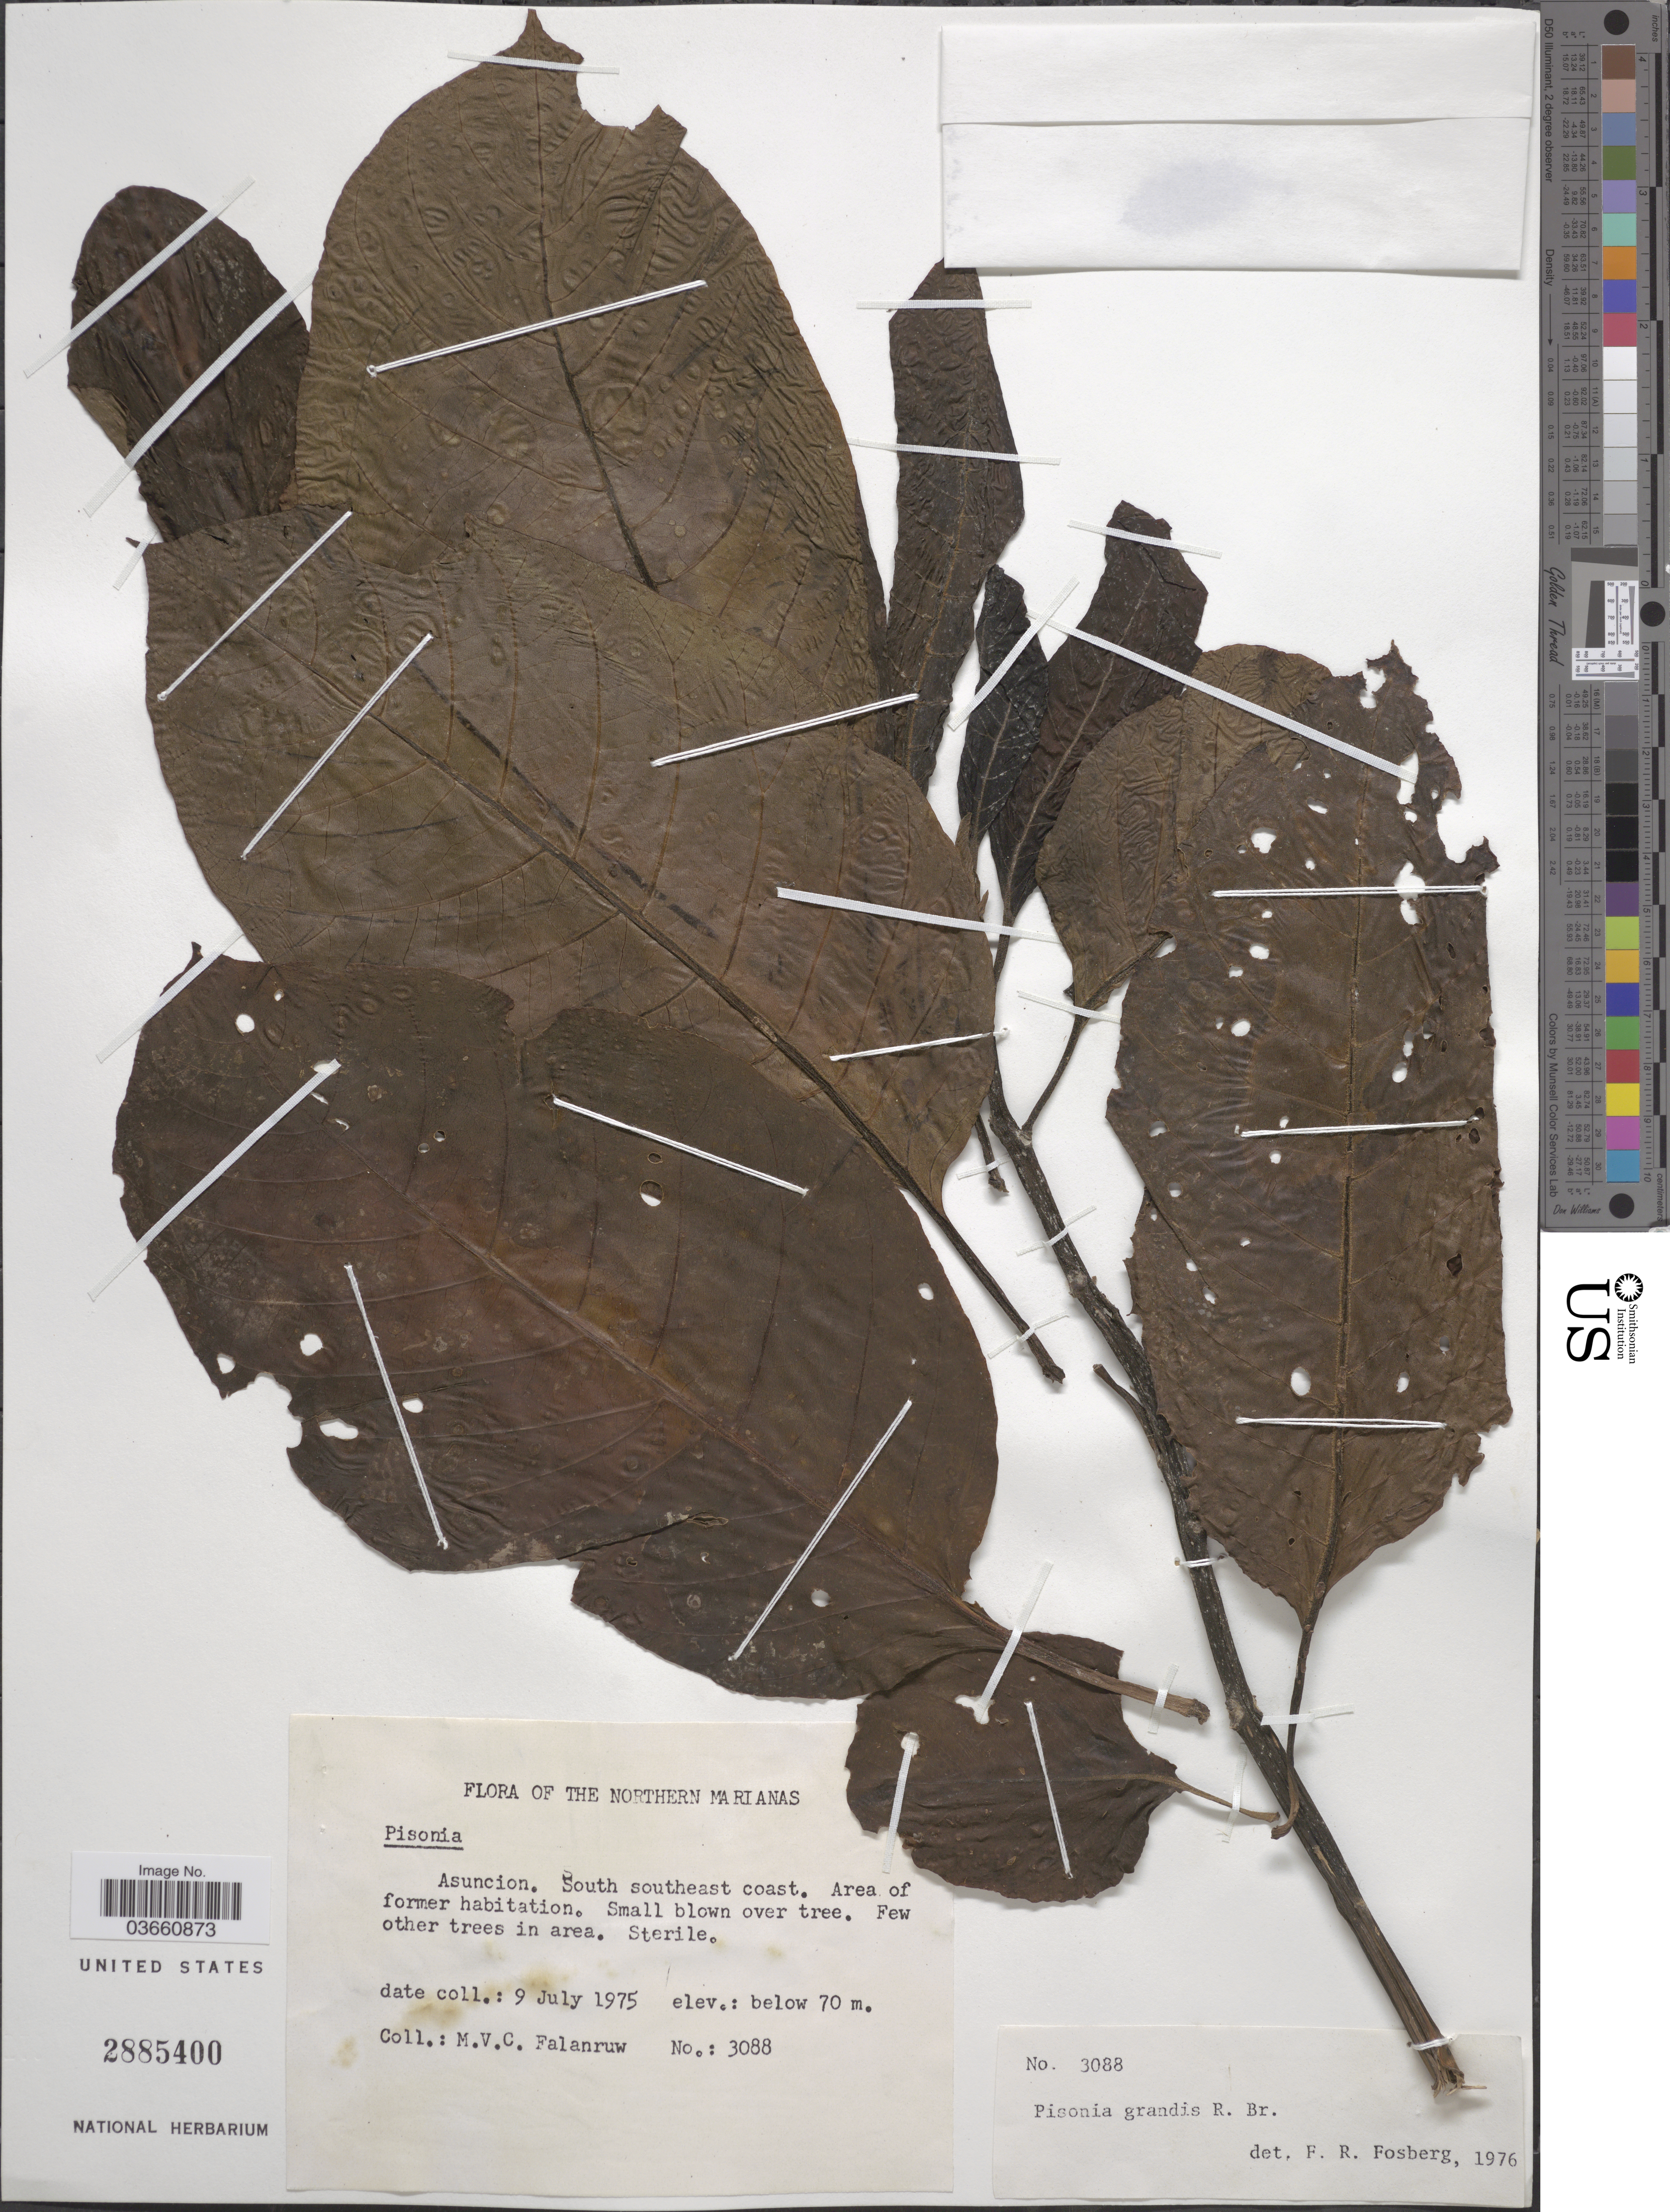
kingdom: Plantae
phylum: Tracheophyta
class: Magnoliopsida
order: Caryophyllales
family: Nyctaginaceae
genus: Pisonia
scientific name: Pisonia grandis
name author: R. Br.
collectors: M. V. Falanruw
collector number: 3088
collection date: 1975-07-09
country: Northern Mariana Islands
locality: Asuncion. South southeast coast.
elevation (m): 70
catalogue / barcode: US 2885400